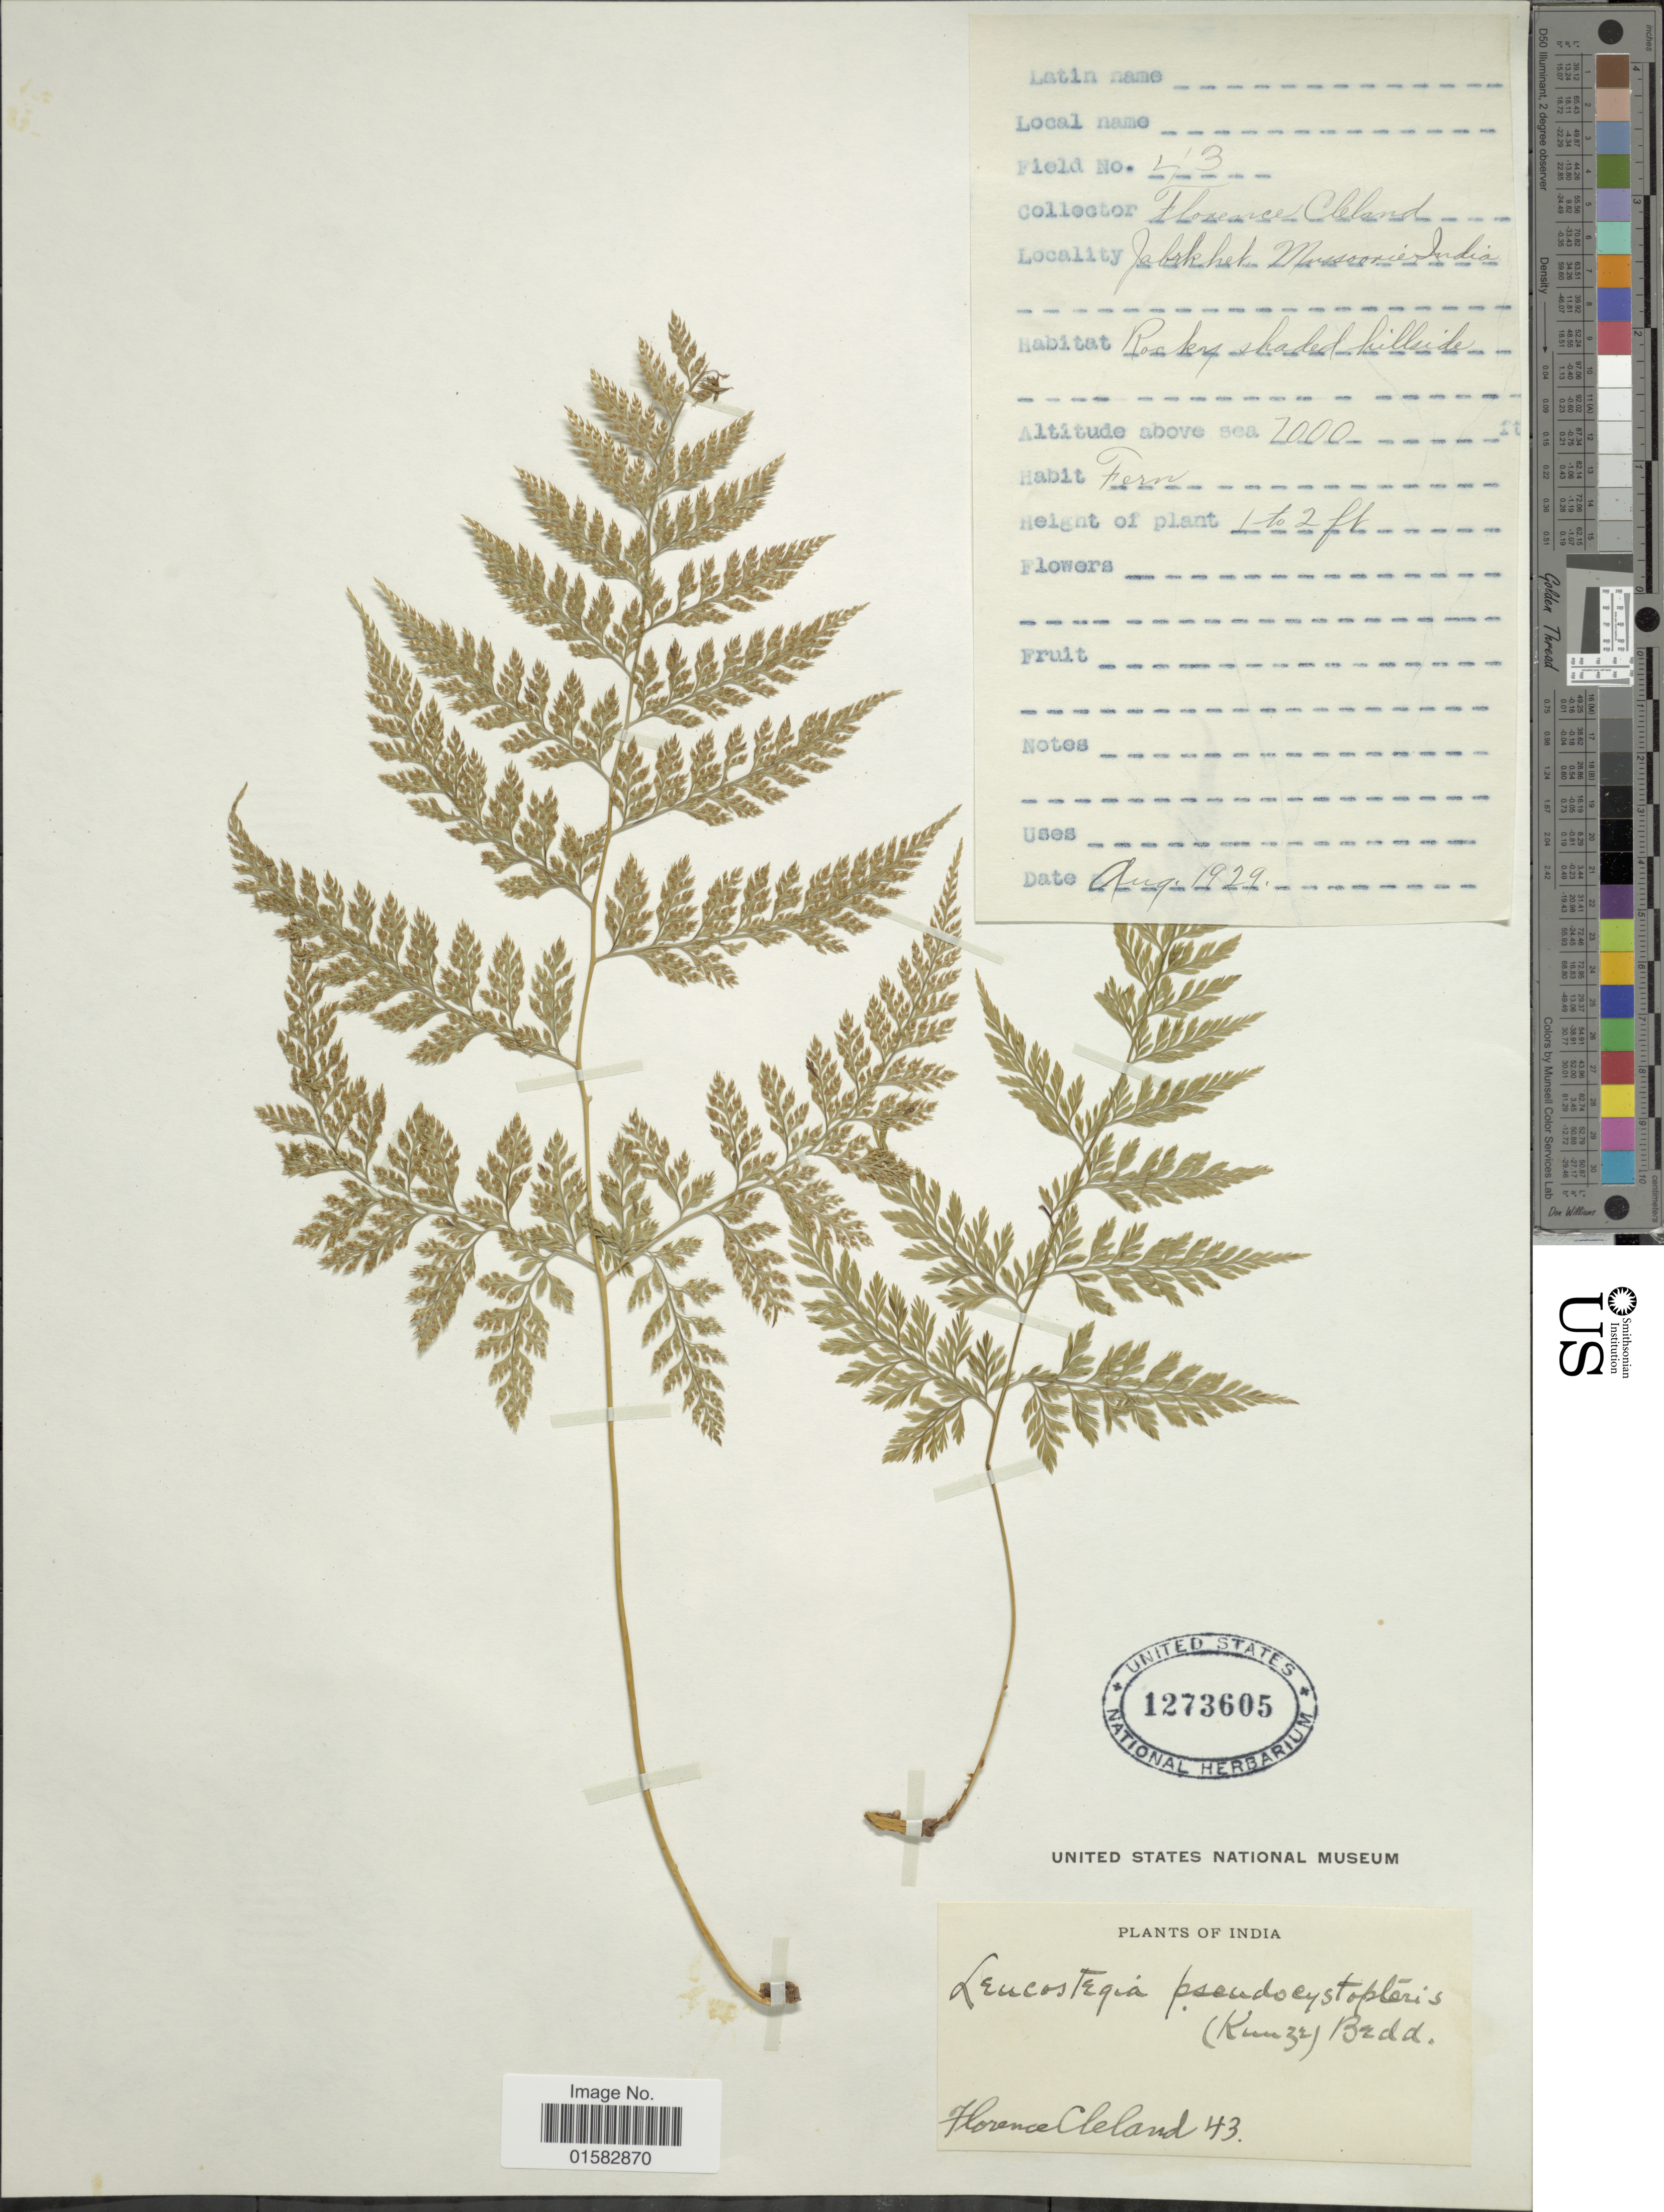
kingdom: Plantae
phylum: Tracheophyta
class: Polypodiopsida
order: Polypodiales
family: Davalliaceae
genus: Davallia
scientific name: Davallia pulchra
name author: D. Don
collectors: F. Cleland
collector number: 43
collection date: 1929-08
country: India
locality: Jabrbhet, Mussoorie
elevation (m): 2134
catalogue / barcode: US 1273605